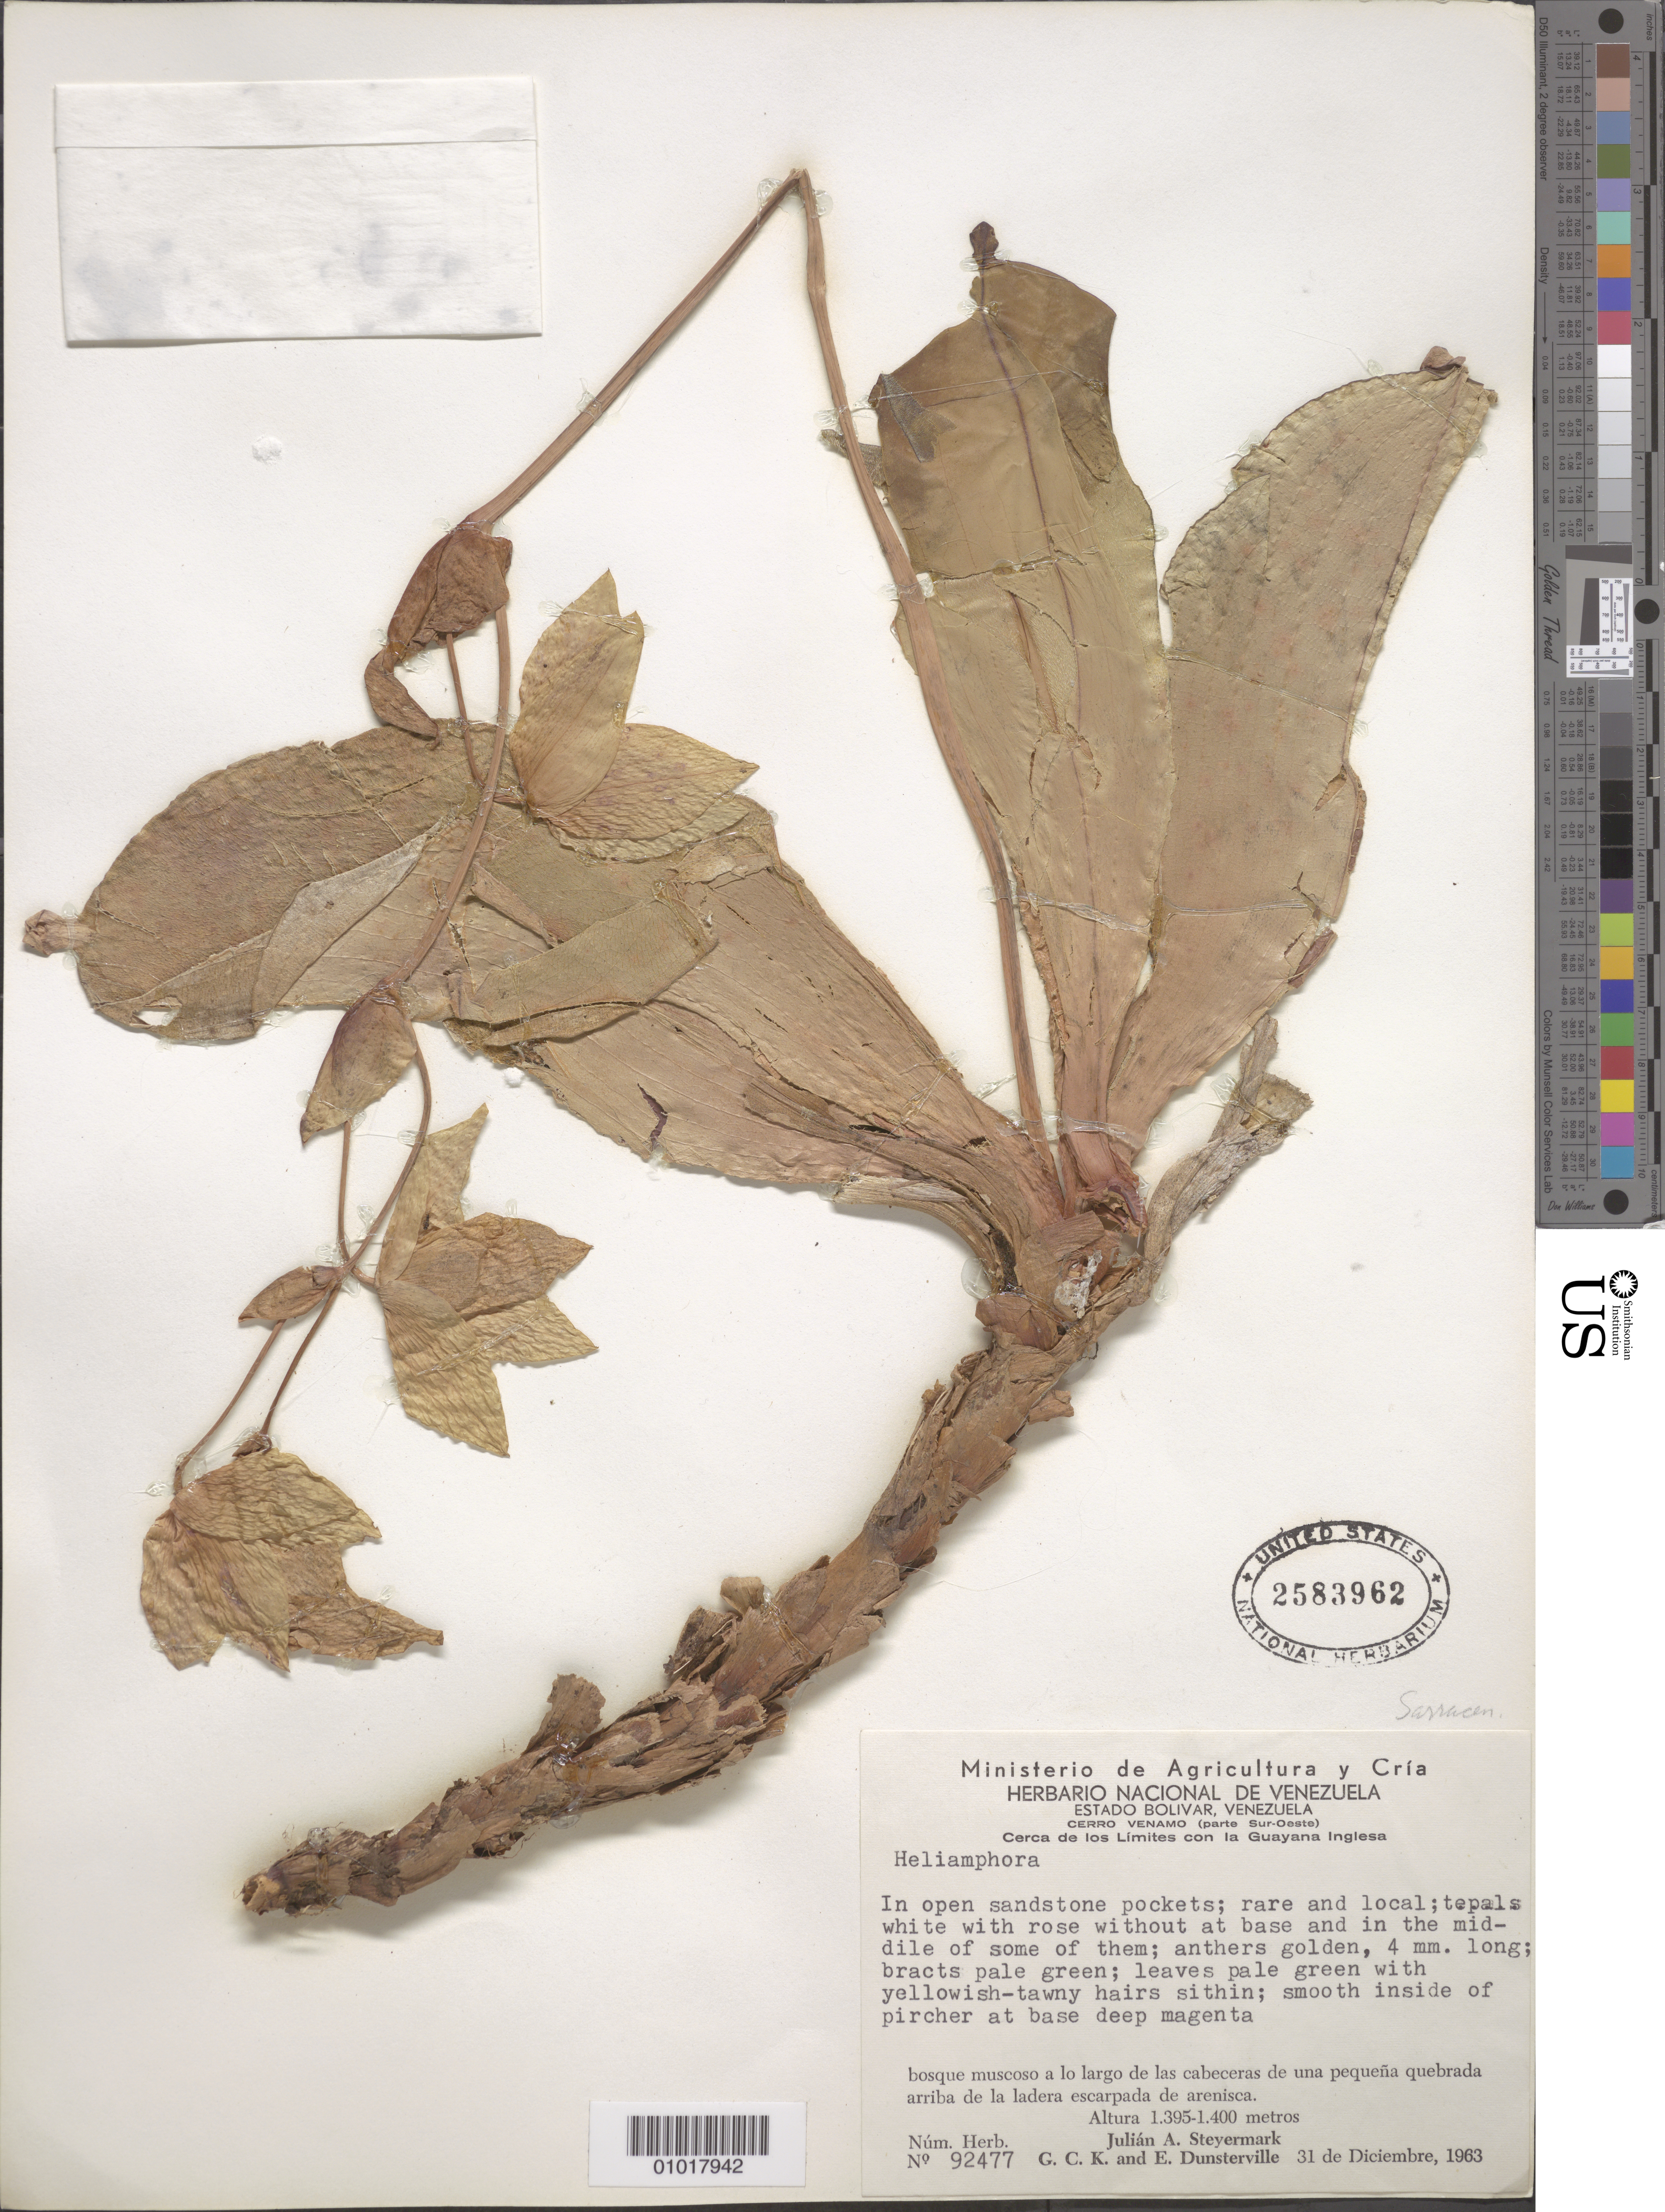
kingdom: Plantae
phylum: Tracheophyta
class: Magnoliopsida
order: Ericales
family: Sarraceniaceae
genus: Heliamphora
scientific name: Heliamphora sp.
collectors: J. Steyermark, G. C. K. Dunsterville & E. Dunsterville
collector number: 32477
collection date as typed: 31-Dec-63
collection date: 1963-12-31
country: Venezuela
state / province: Bolívar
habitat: Bosque muscoso a lo largo de las cabeceras de una pequena quebrada arriba de la ladera escarpada de arenisca. In open sandstone pockets.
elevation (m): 1395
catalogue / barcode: US 2583962